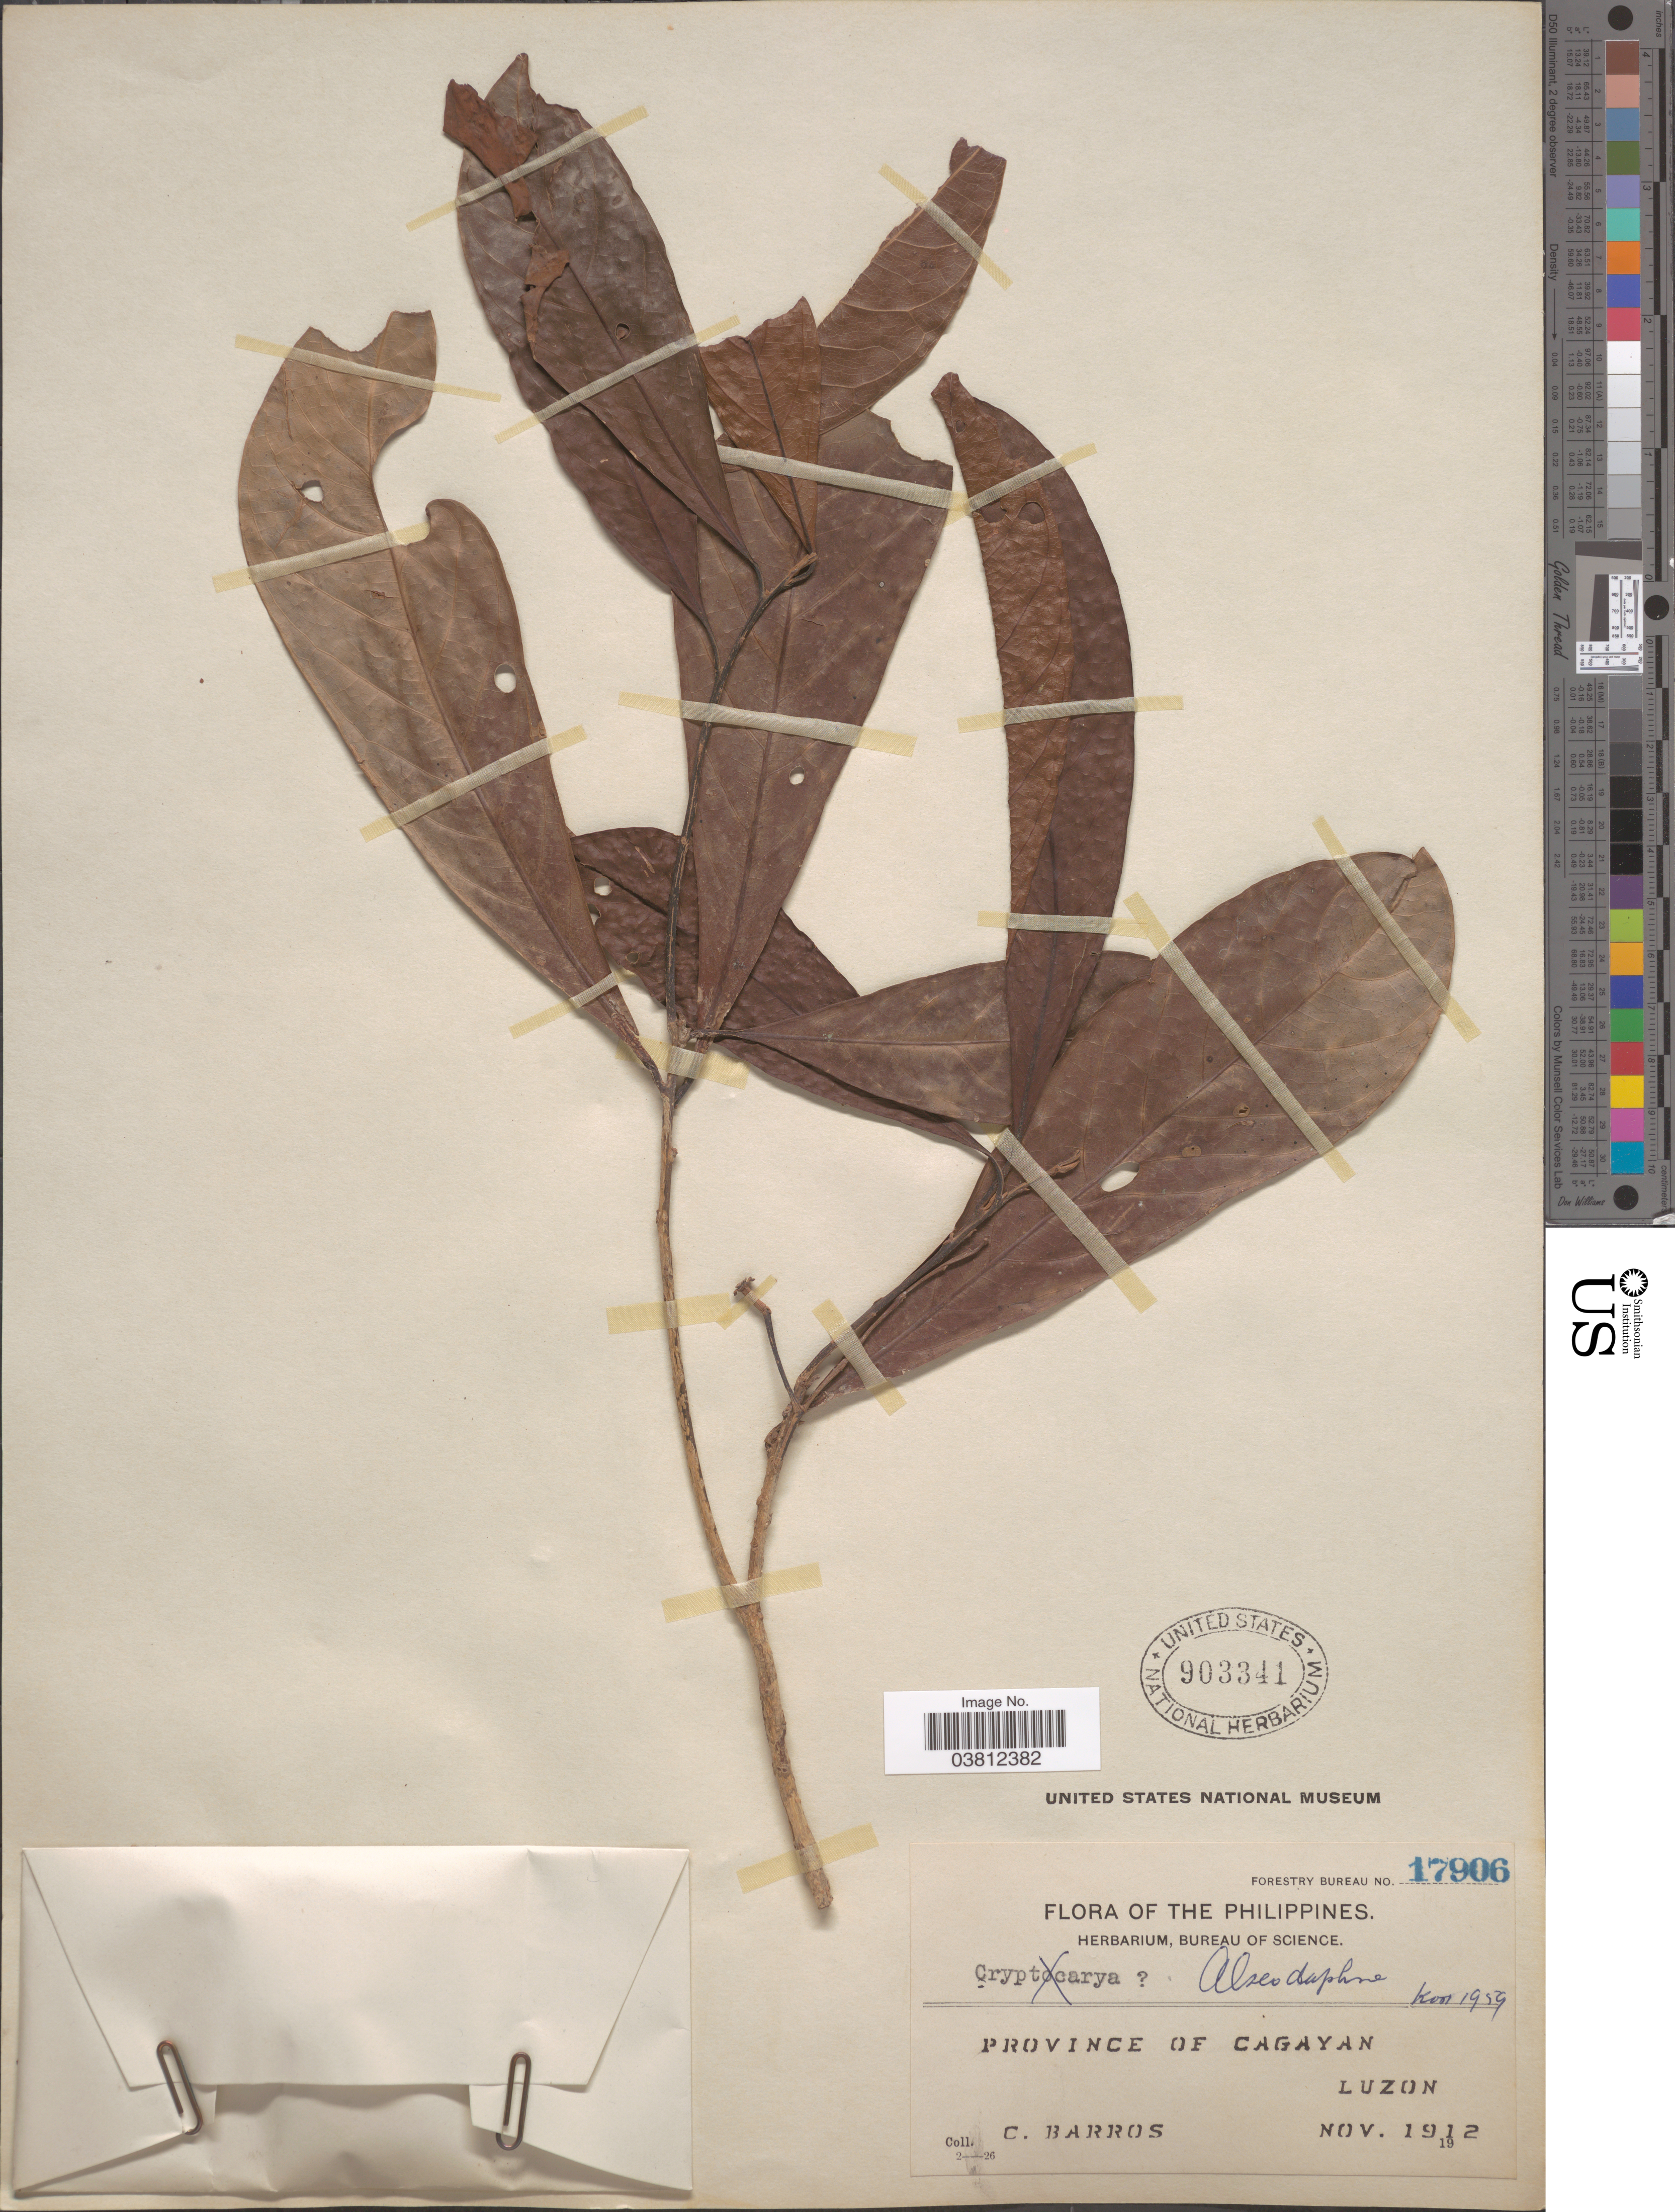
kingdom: Plantae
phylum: Tracheophyta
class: Magnoliopsida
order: Laurales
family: Lauraceae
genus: Alseodaphne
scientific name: Alseodaphne sp.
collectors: C. Barros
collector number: Forestry Bureau 17906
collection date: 1912-11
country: Philippines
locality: Province of Cagayan. Luzon.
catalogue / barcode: US 903341